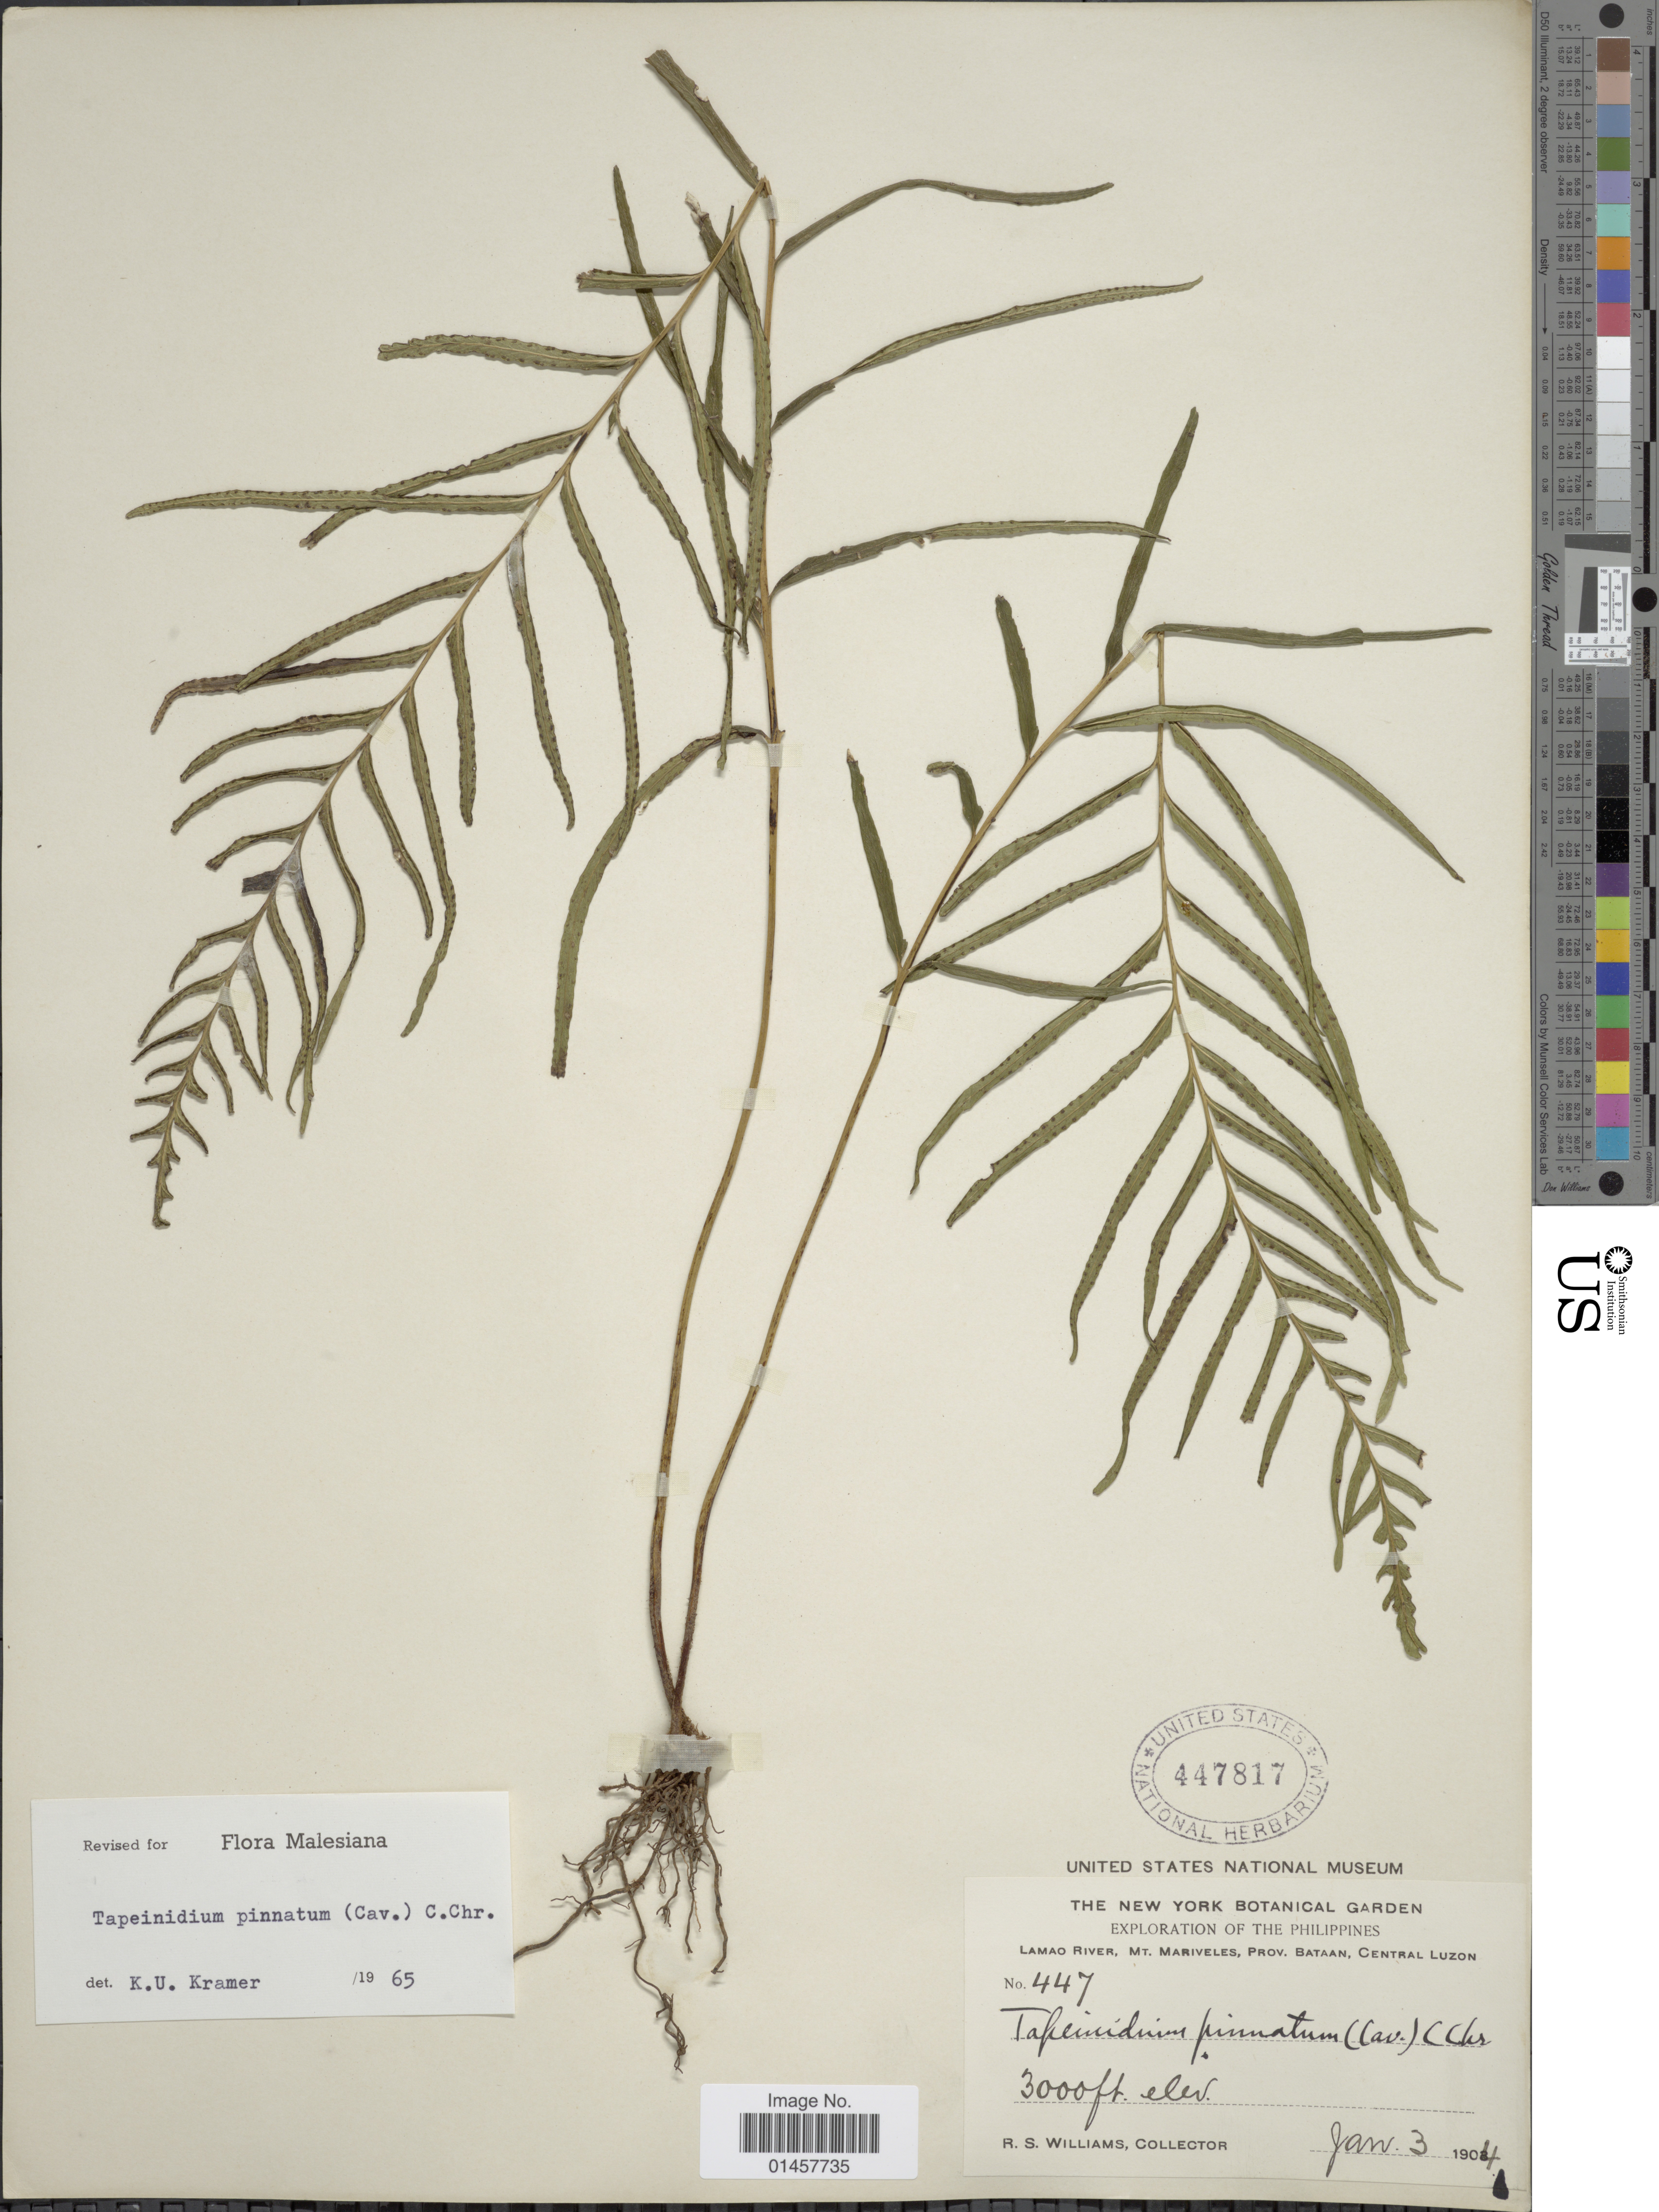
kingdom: Plantae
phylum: Tracheophyta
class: Polypodiopsida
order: Polypodiales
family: Lindsaeaceae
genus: Tapeinidium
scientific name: Tapeinidium pinnatum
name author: (Cav.) C. Chr.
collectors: R. S. Williams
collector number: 447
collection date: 1904-01-03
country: Philippines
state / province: Central Luzon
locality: Lamao River, Mt. Mariveles, Prov. Bataan, Central Luzon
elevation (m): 914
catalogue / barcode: US 447817